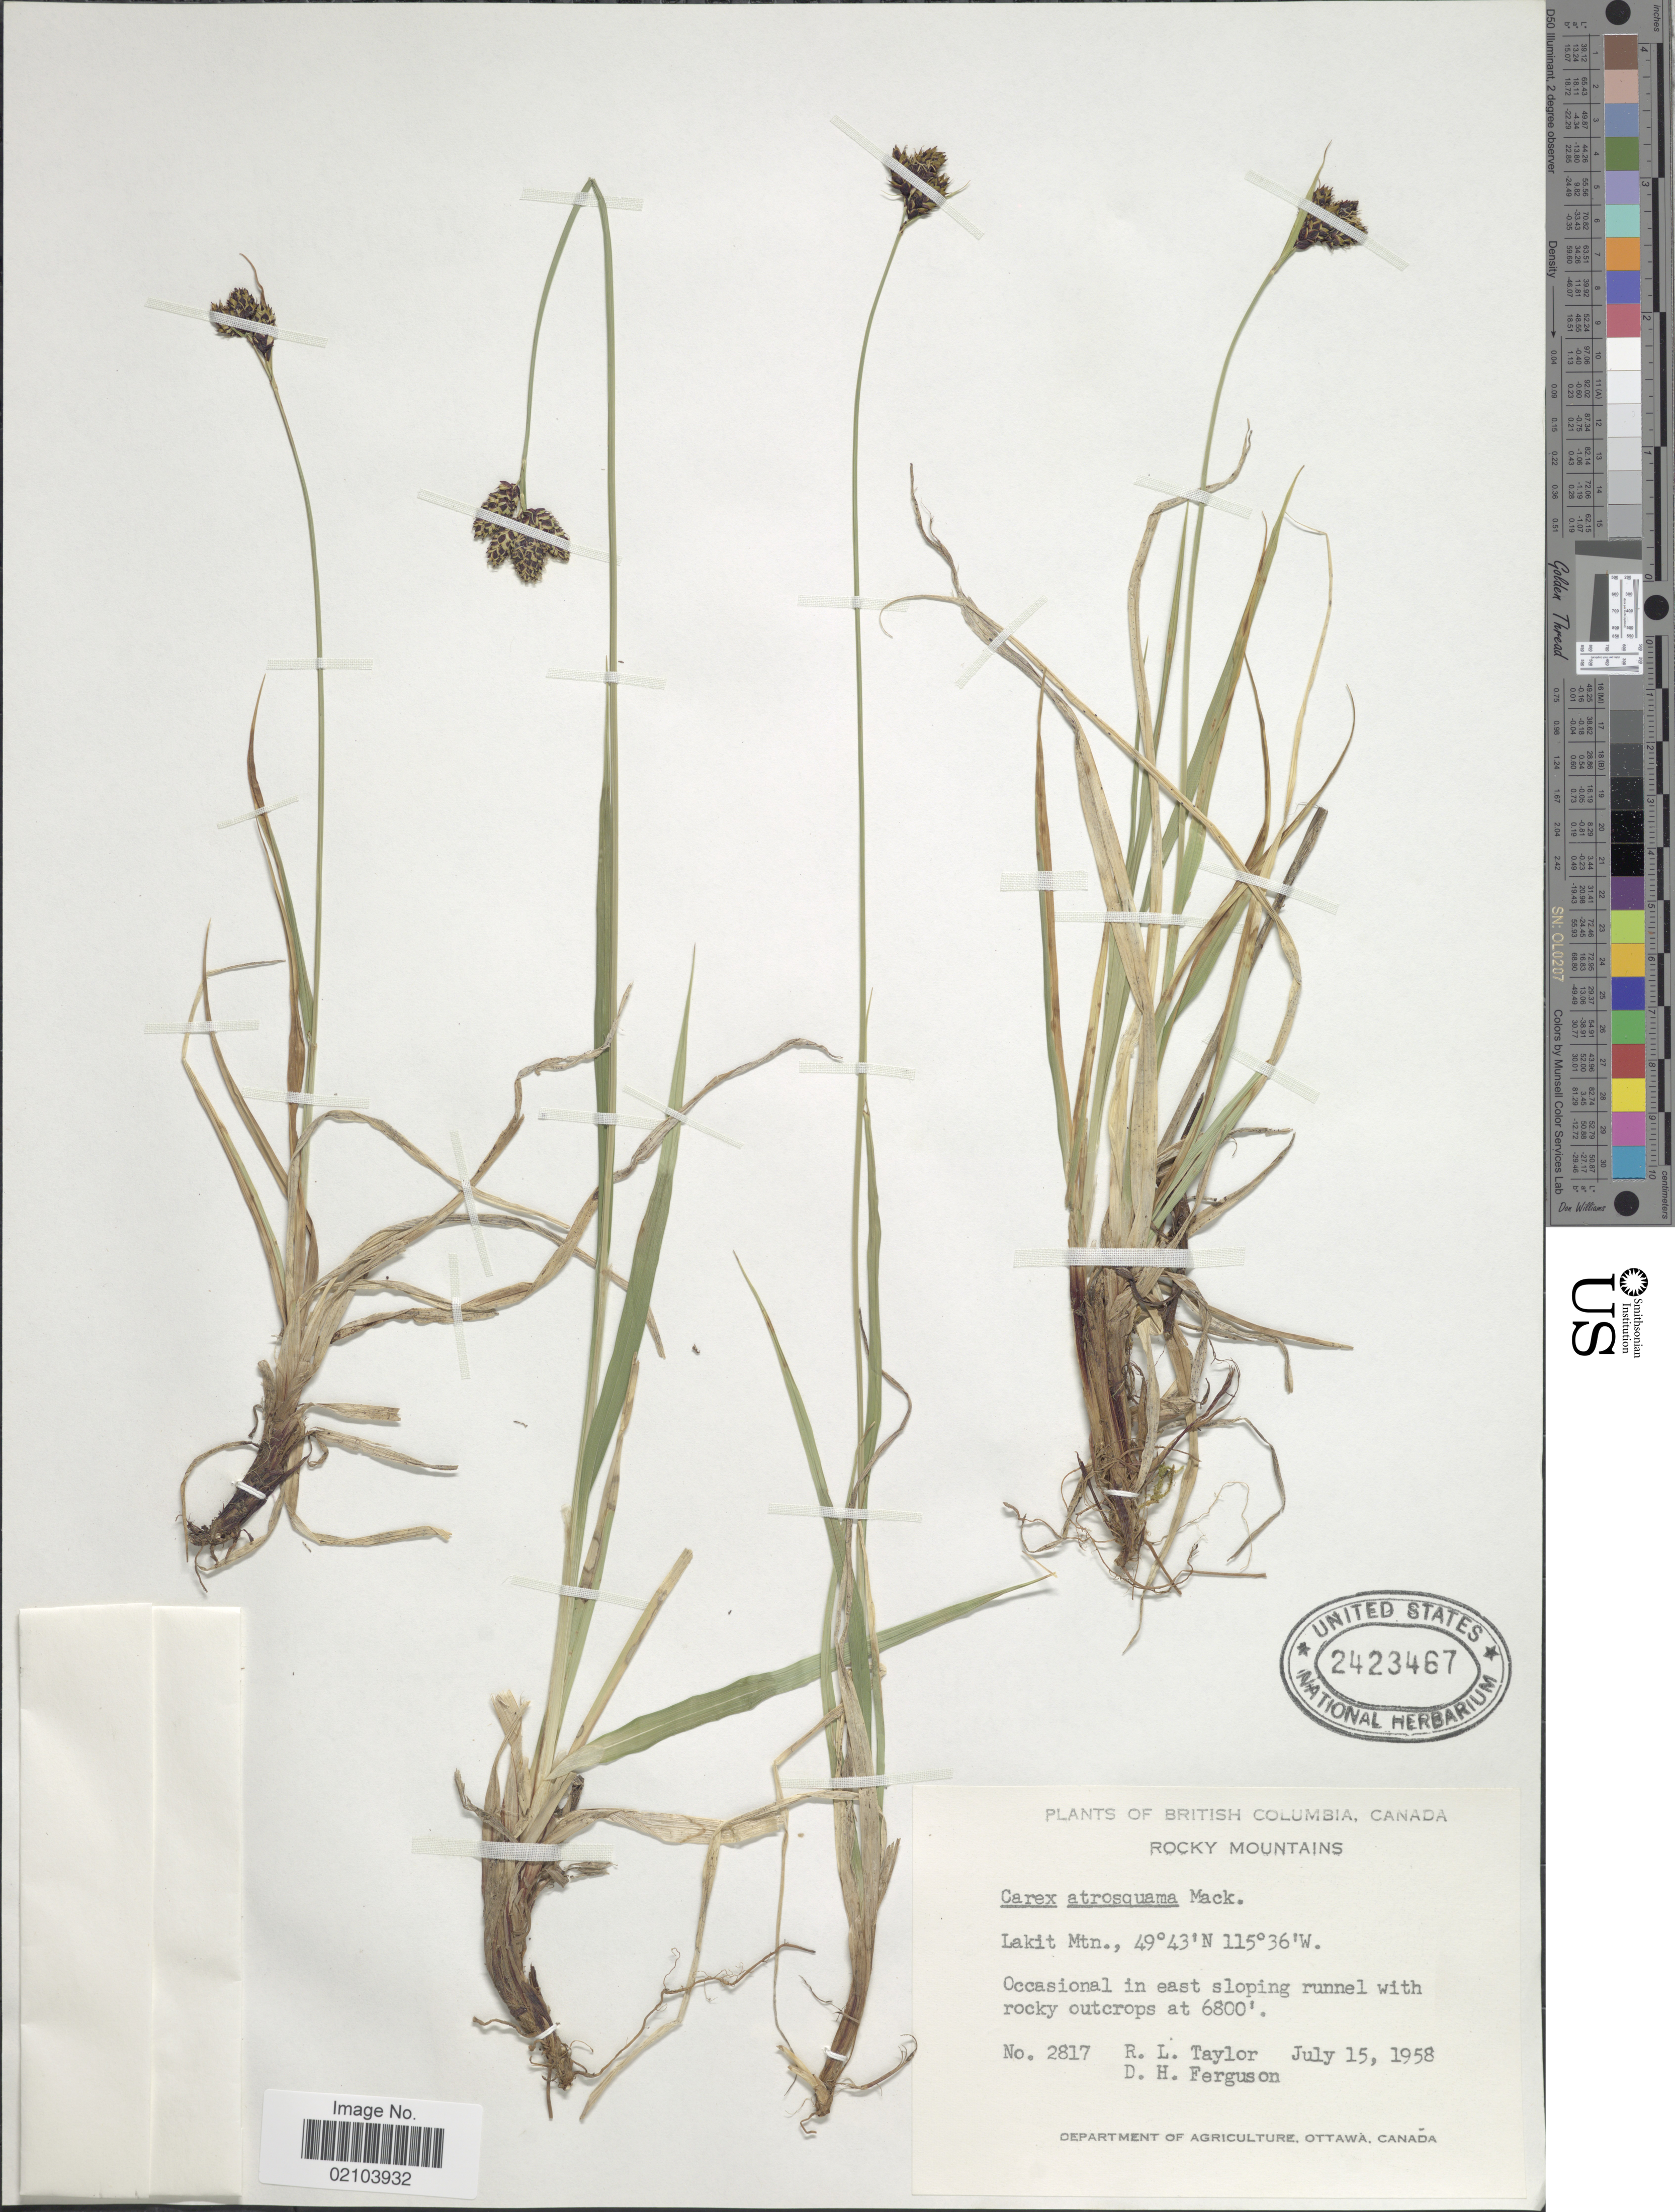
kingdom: Plantae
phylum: Tracheophyta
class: Liliopsida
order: Poales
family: Cyperaceae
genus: Carex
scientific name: Carex atrosquama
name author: Mack.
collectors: R. Taylor & D. Ferguson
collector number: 2817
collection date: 1958-07-15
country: Canada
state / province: British Columbia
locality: Rocky Mountains. Lakit Mtn.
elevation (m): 2073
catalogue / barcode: US 2423467